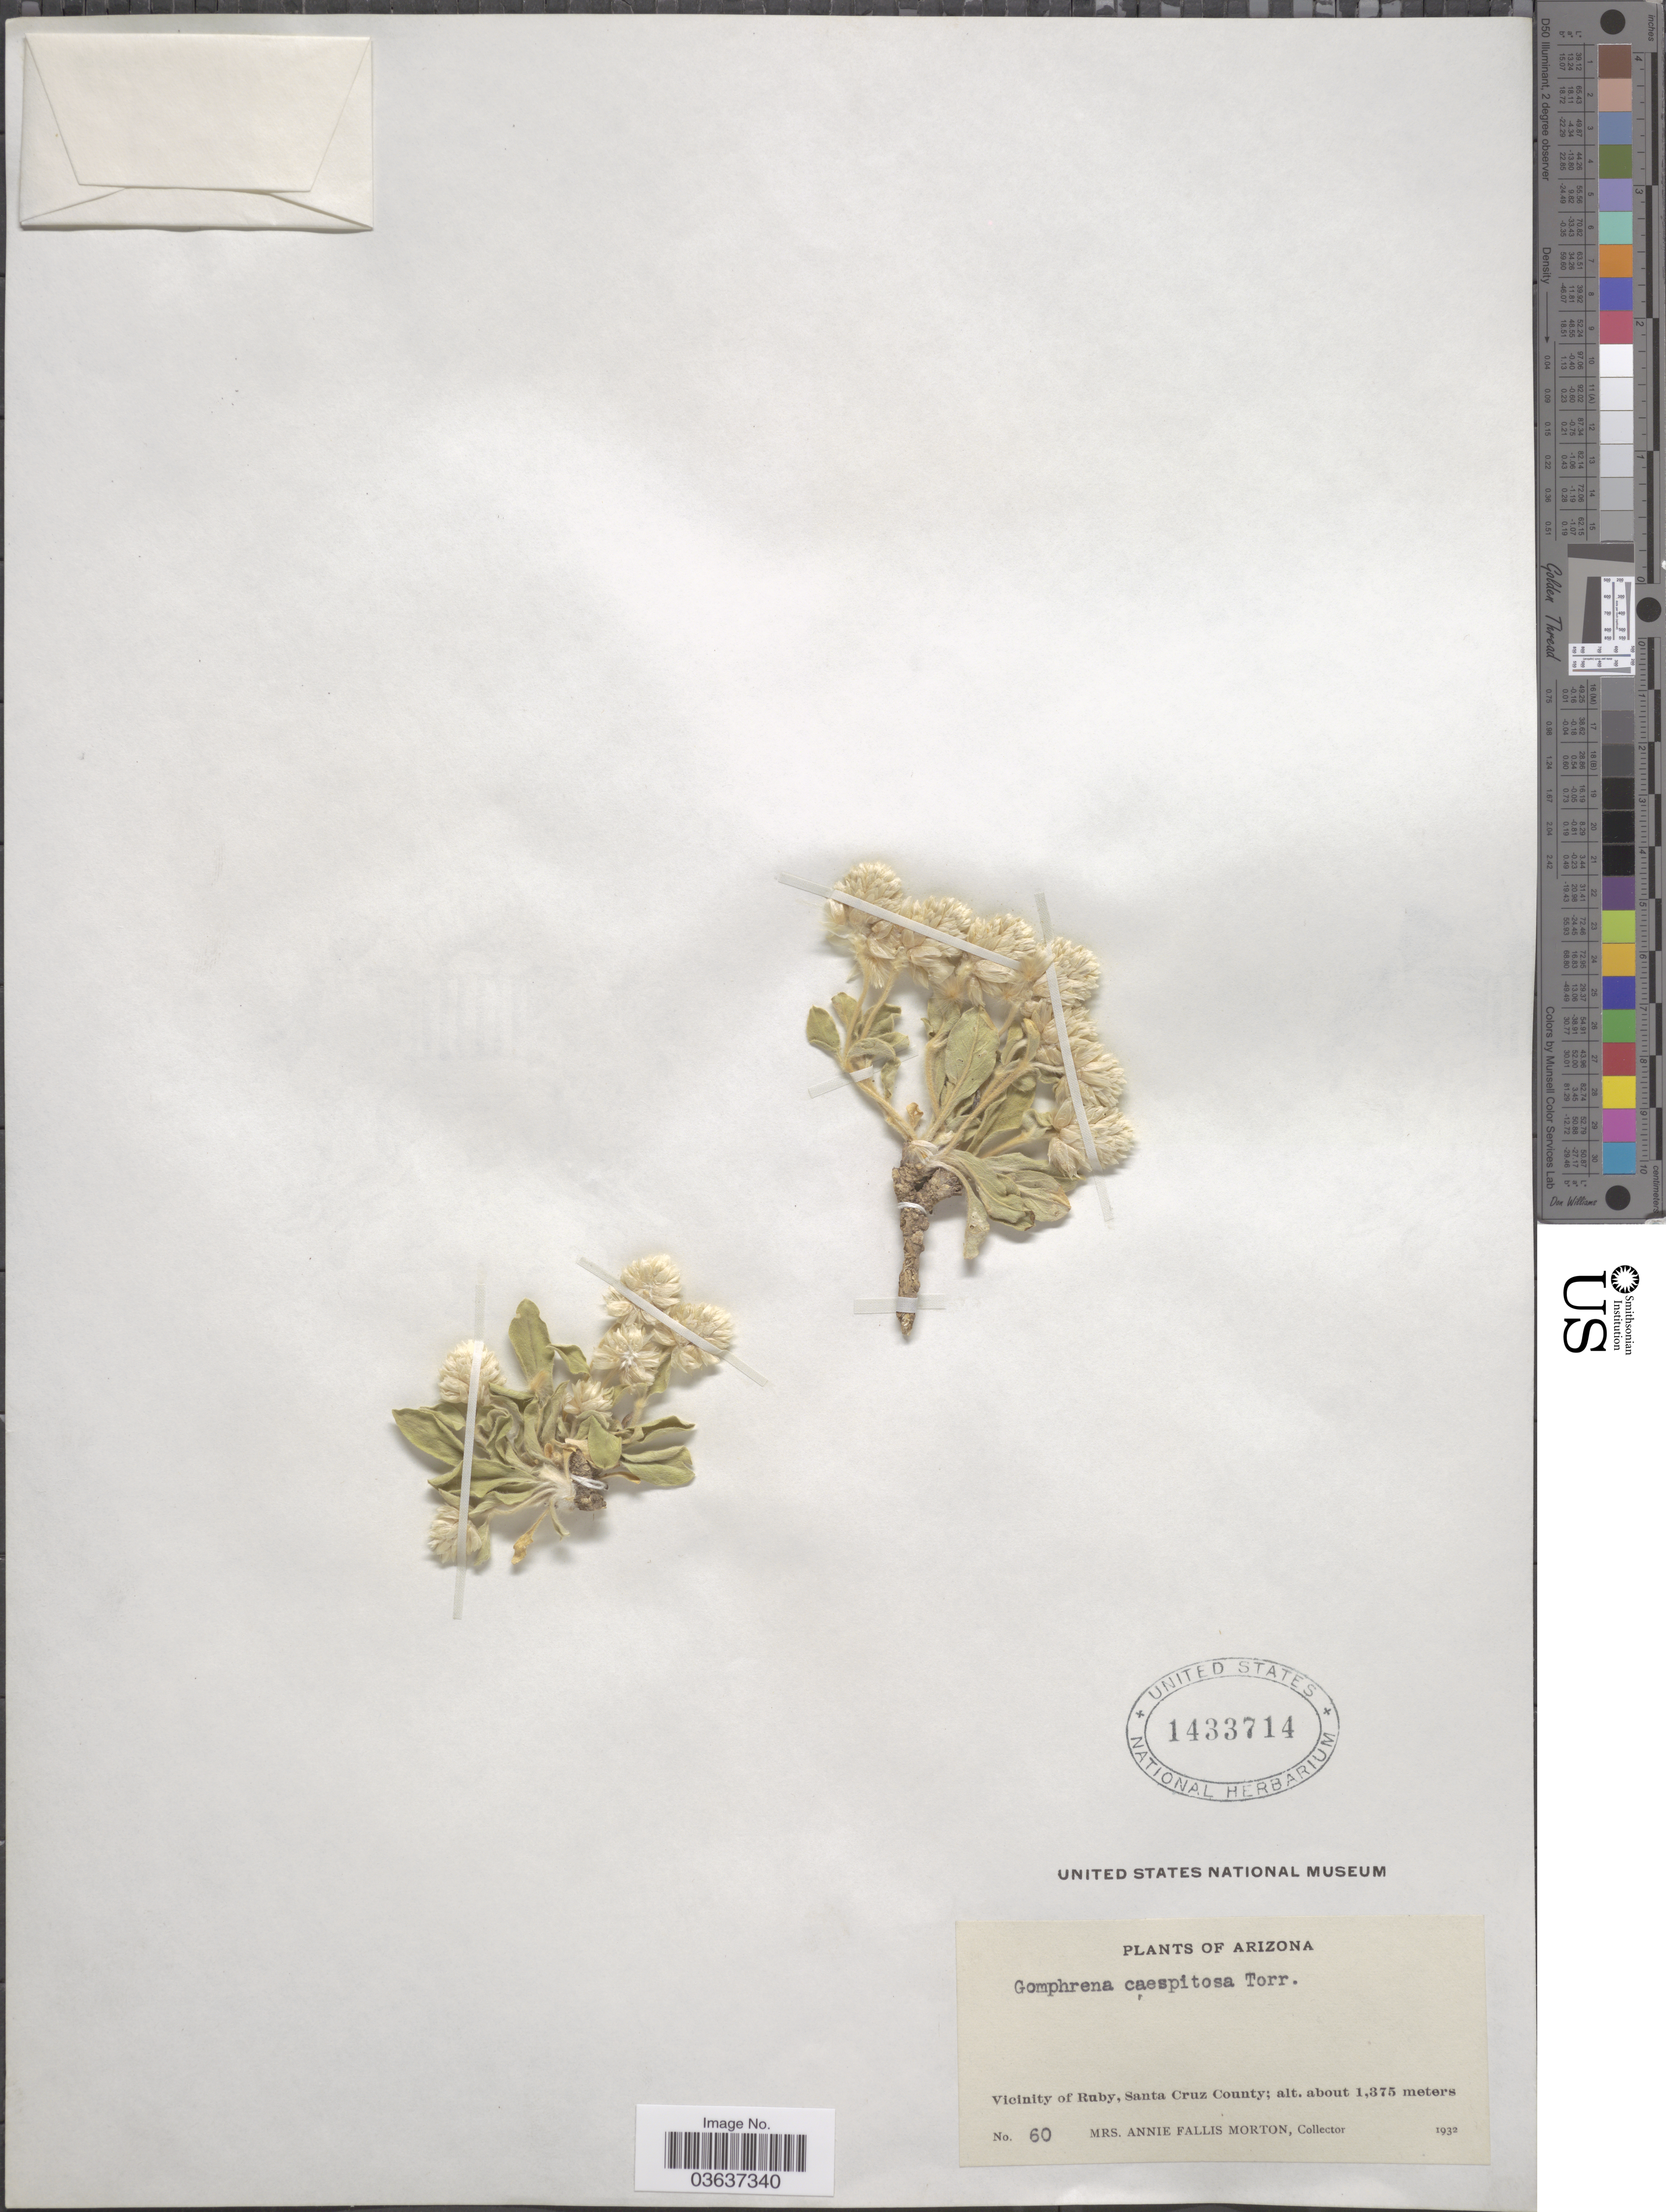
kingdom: Plantae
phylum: Tracheophyta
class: Magnoliopsida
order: Caryophyllales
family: Amaranthaceae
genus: Gomphrena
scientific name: Gomphrena caespitosa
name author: Torr. in Emory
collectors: A. Morton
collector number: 60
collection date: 1932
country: United States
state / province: Arizona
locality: Vicinity of Ruby, Santa Cruz County.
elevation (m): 1375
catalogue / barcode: US 1433714